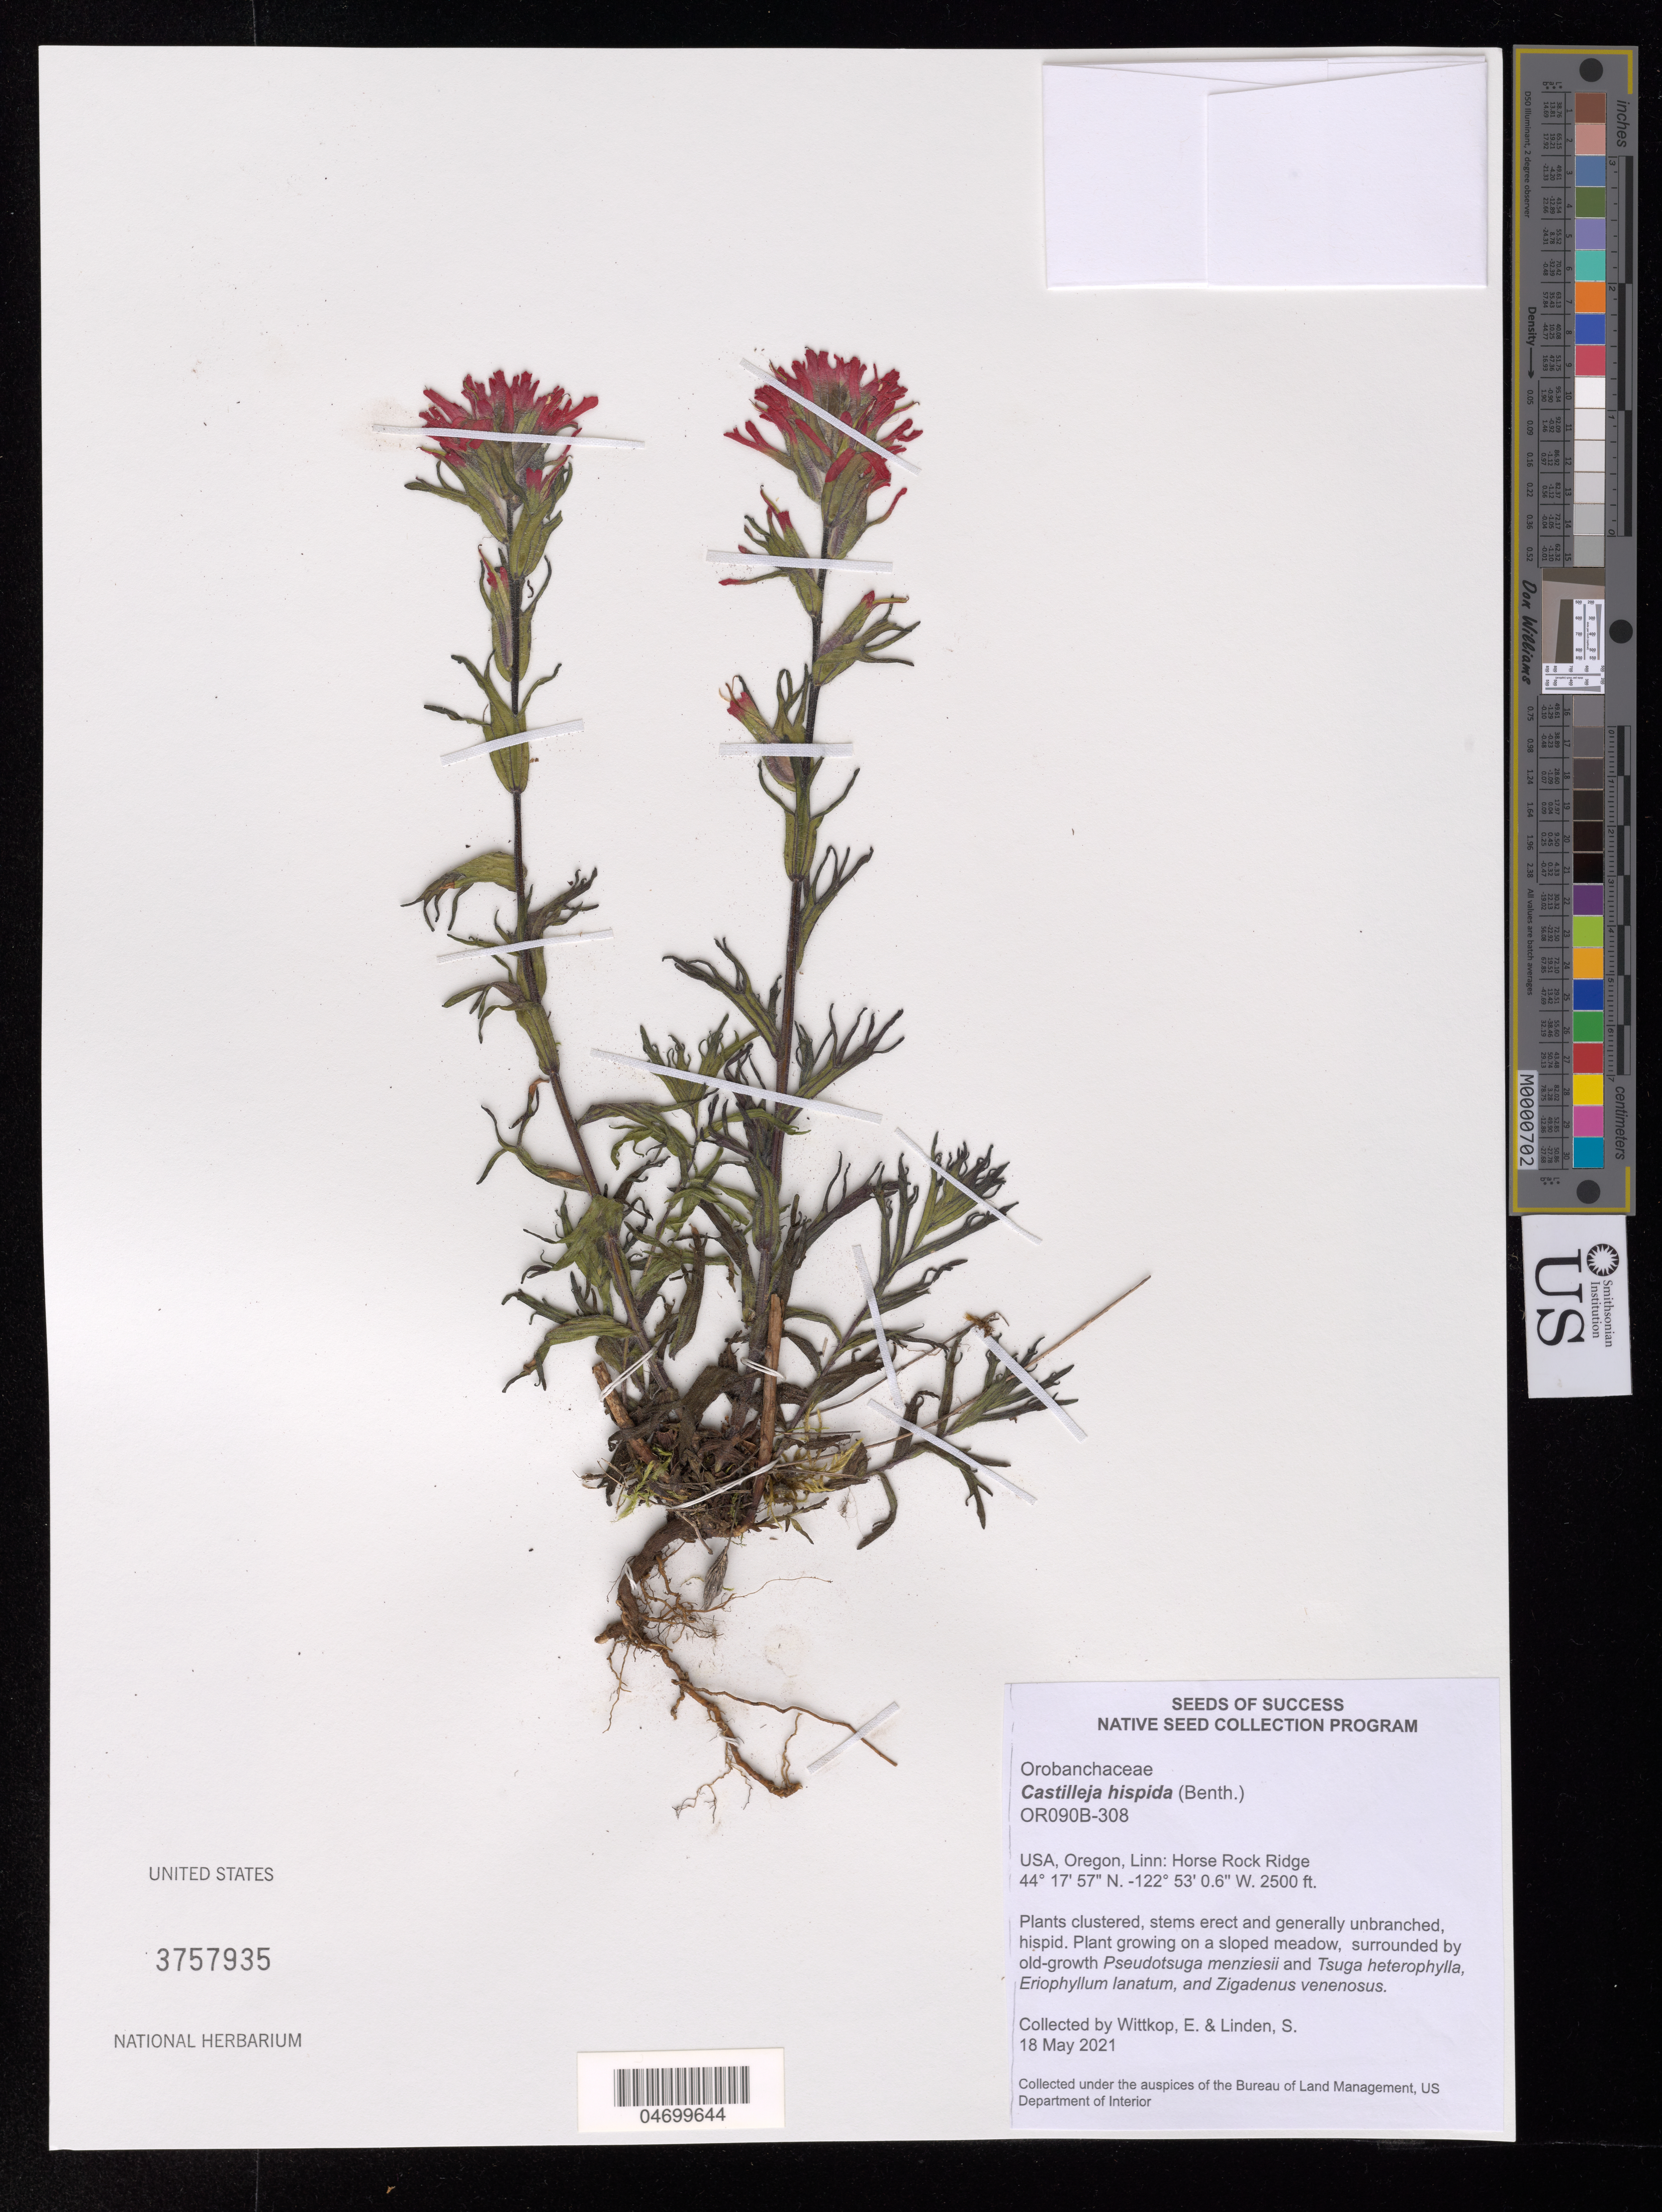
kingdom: Plantae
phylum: Tracheophyta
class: Magnoliopsida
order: Lamiales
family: Orobanchaceae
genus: Castilleja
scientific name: Castilleja hispida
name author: Benth. ex Hook.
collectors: E. Wittkop & S. Linden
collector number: OR090B-308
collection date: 2021-05-18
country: United States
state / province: Oregon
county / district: Linn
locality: Horse Rock Ridge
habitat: Sloped meadow surrounded by old-growth Pseudotsuga menziesii, Tsuga heterophylla, Eriophyllum lanatum, Zigadenus venenosus.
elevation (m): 762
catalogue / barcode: US 3757935